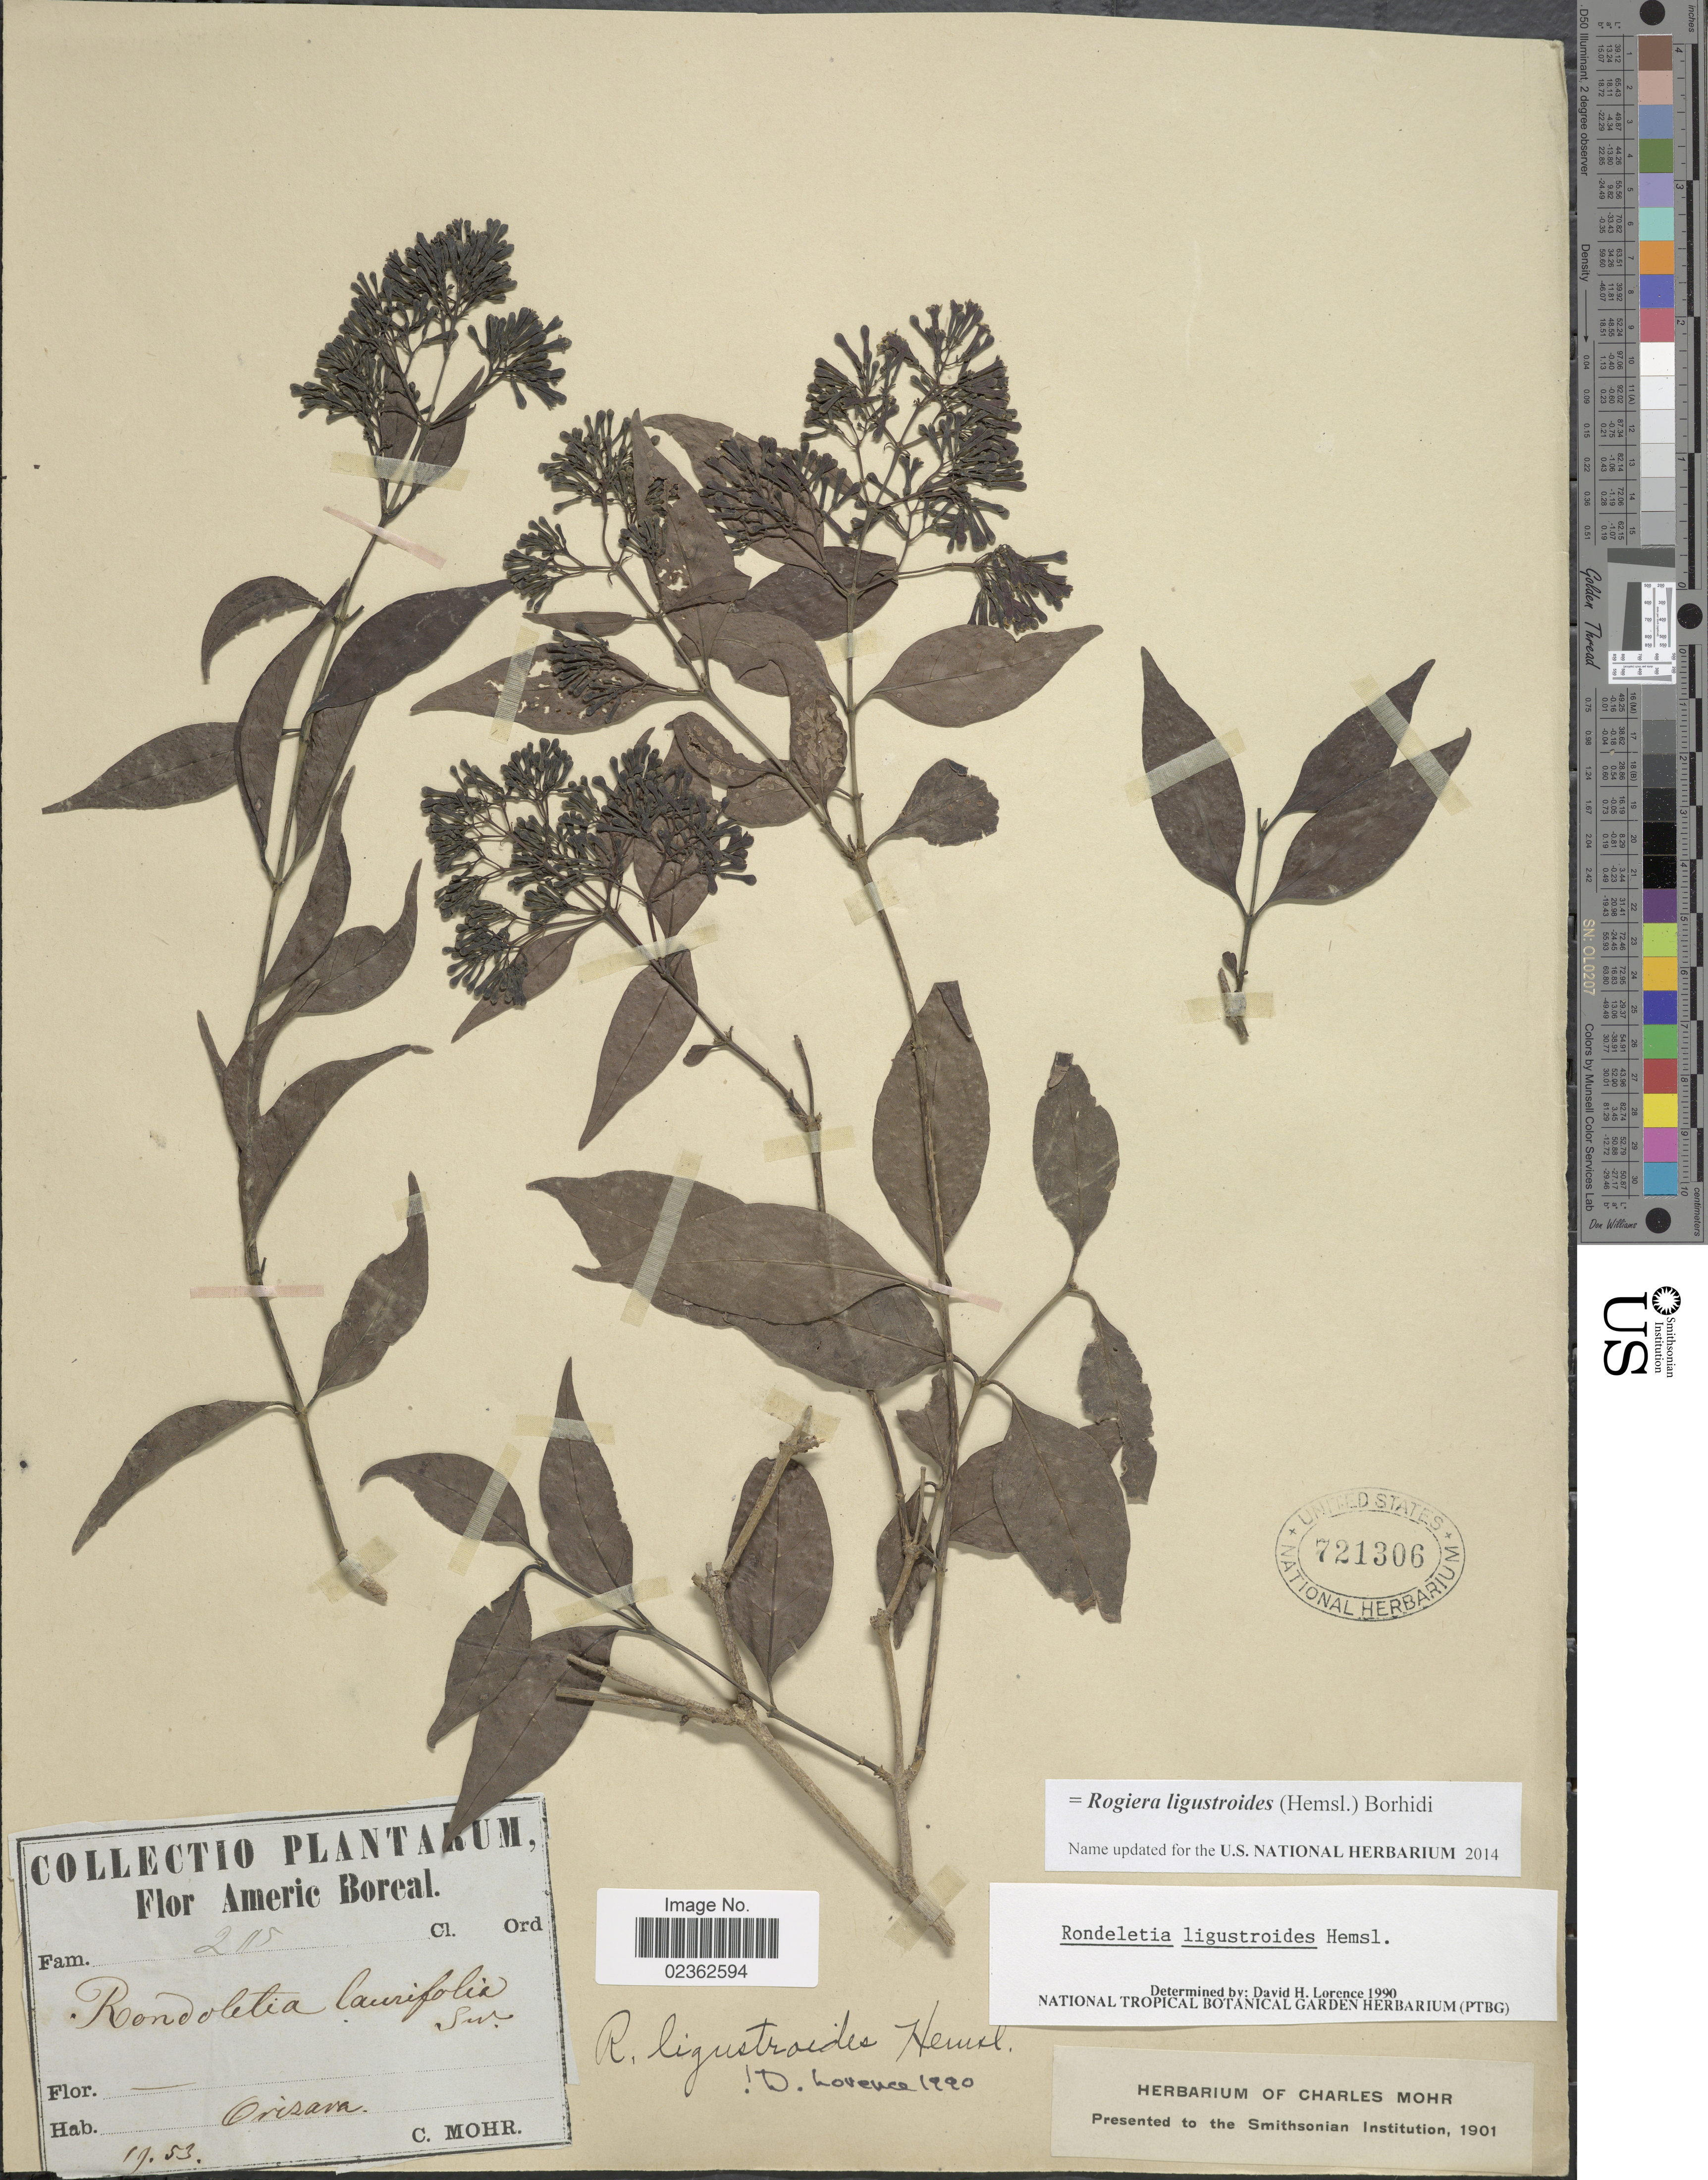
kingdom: Plantae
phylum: Tracheophyta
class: Magnoliopsida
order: Gentianales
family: Rubiaceae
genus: Rogiera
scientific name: Rogiera ligustroides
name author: (Hemsl.) Borhidi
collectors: C. T. Mohr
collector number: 205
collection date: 1853-11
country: Mexico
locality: Orizava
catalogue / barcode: US 721306